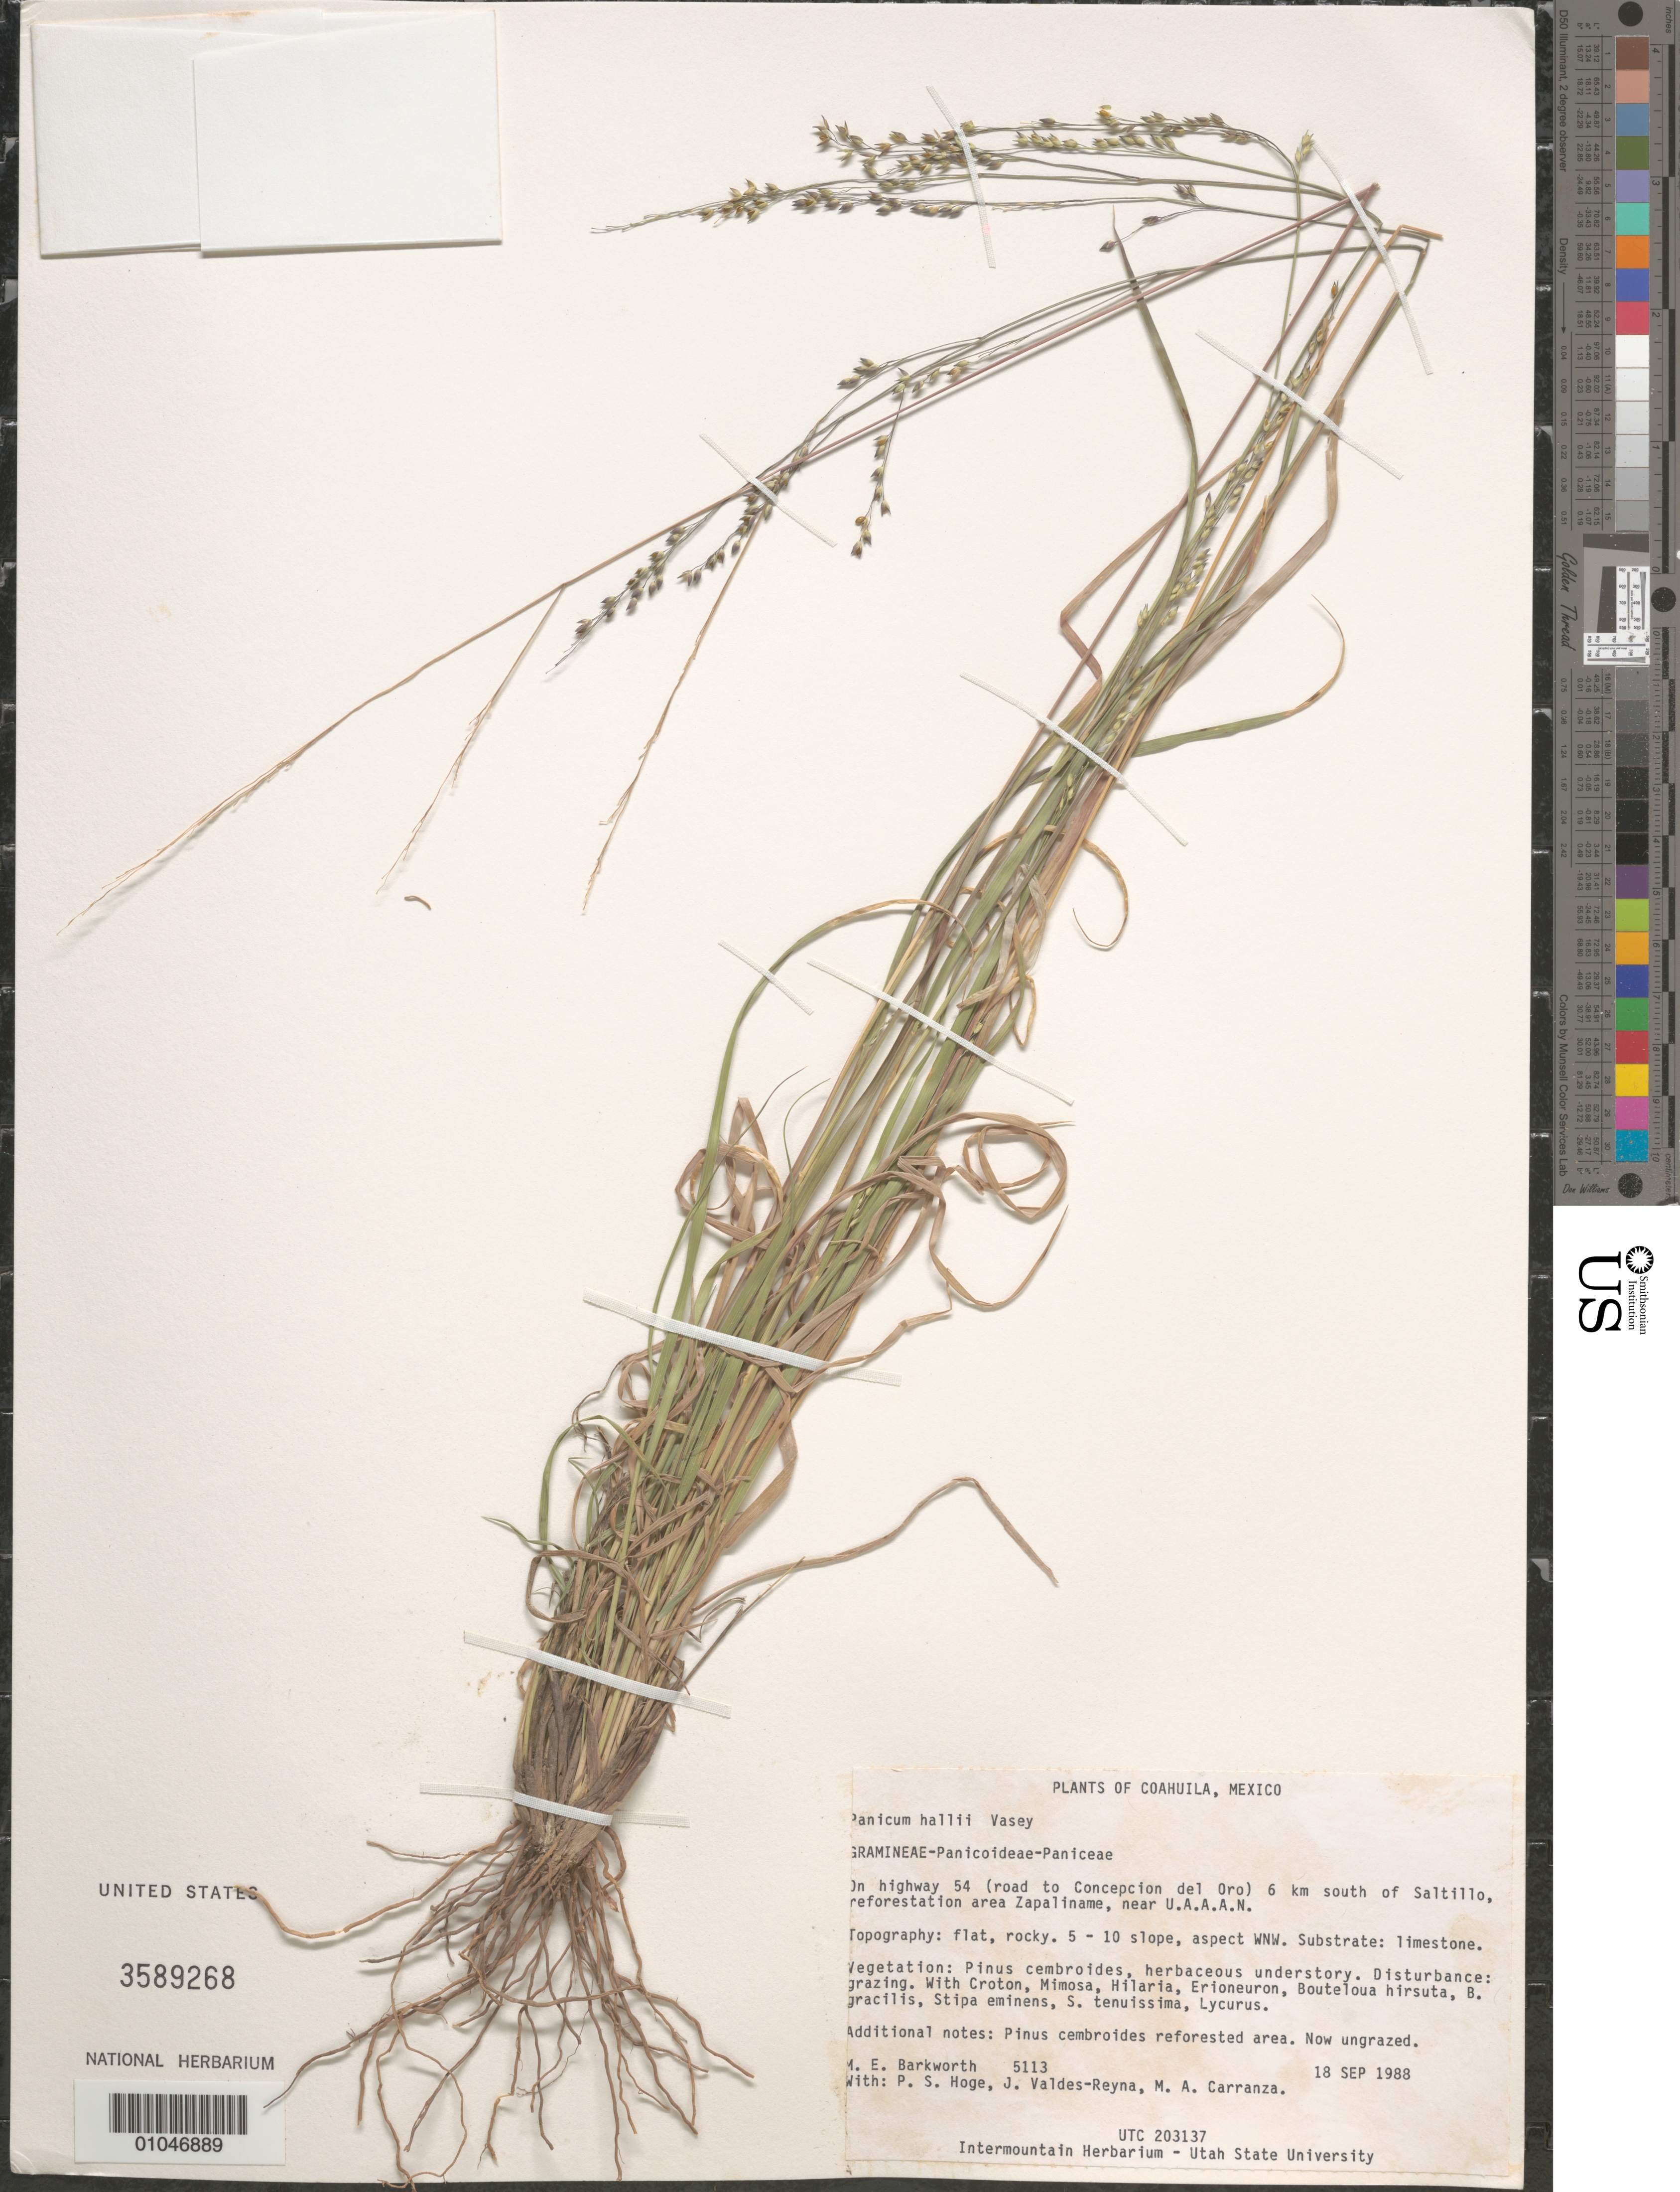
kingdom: Plantae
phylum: Tracheophyta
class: Liliopsida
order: Poales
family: Poaceae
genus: Panicum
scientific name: Panicum hallii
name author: Vasey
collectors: M. E. Barkworth, J. Valdés-Reyna, P. S. Hoge & M. A. Carranza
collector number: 5113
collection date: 1988-09-18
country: Mexico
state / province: Coahuila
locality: On highway 54 (road to Concepcion del Oro), 6 km S of Saltillo, reforestation area Zapaliname, near U.A.A.A.N.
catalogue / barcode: US 3589268